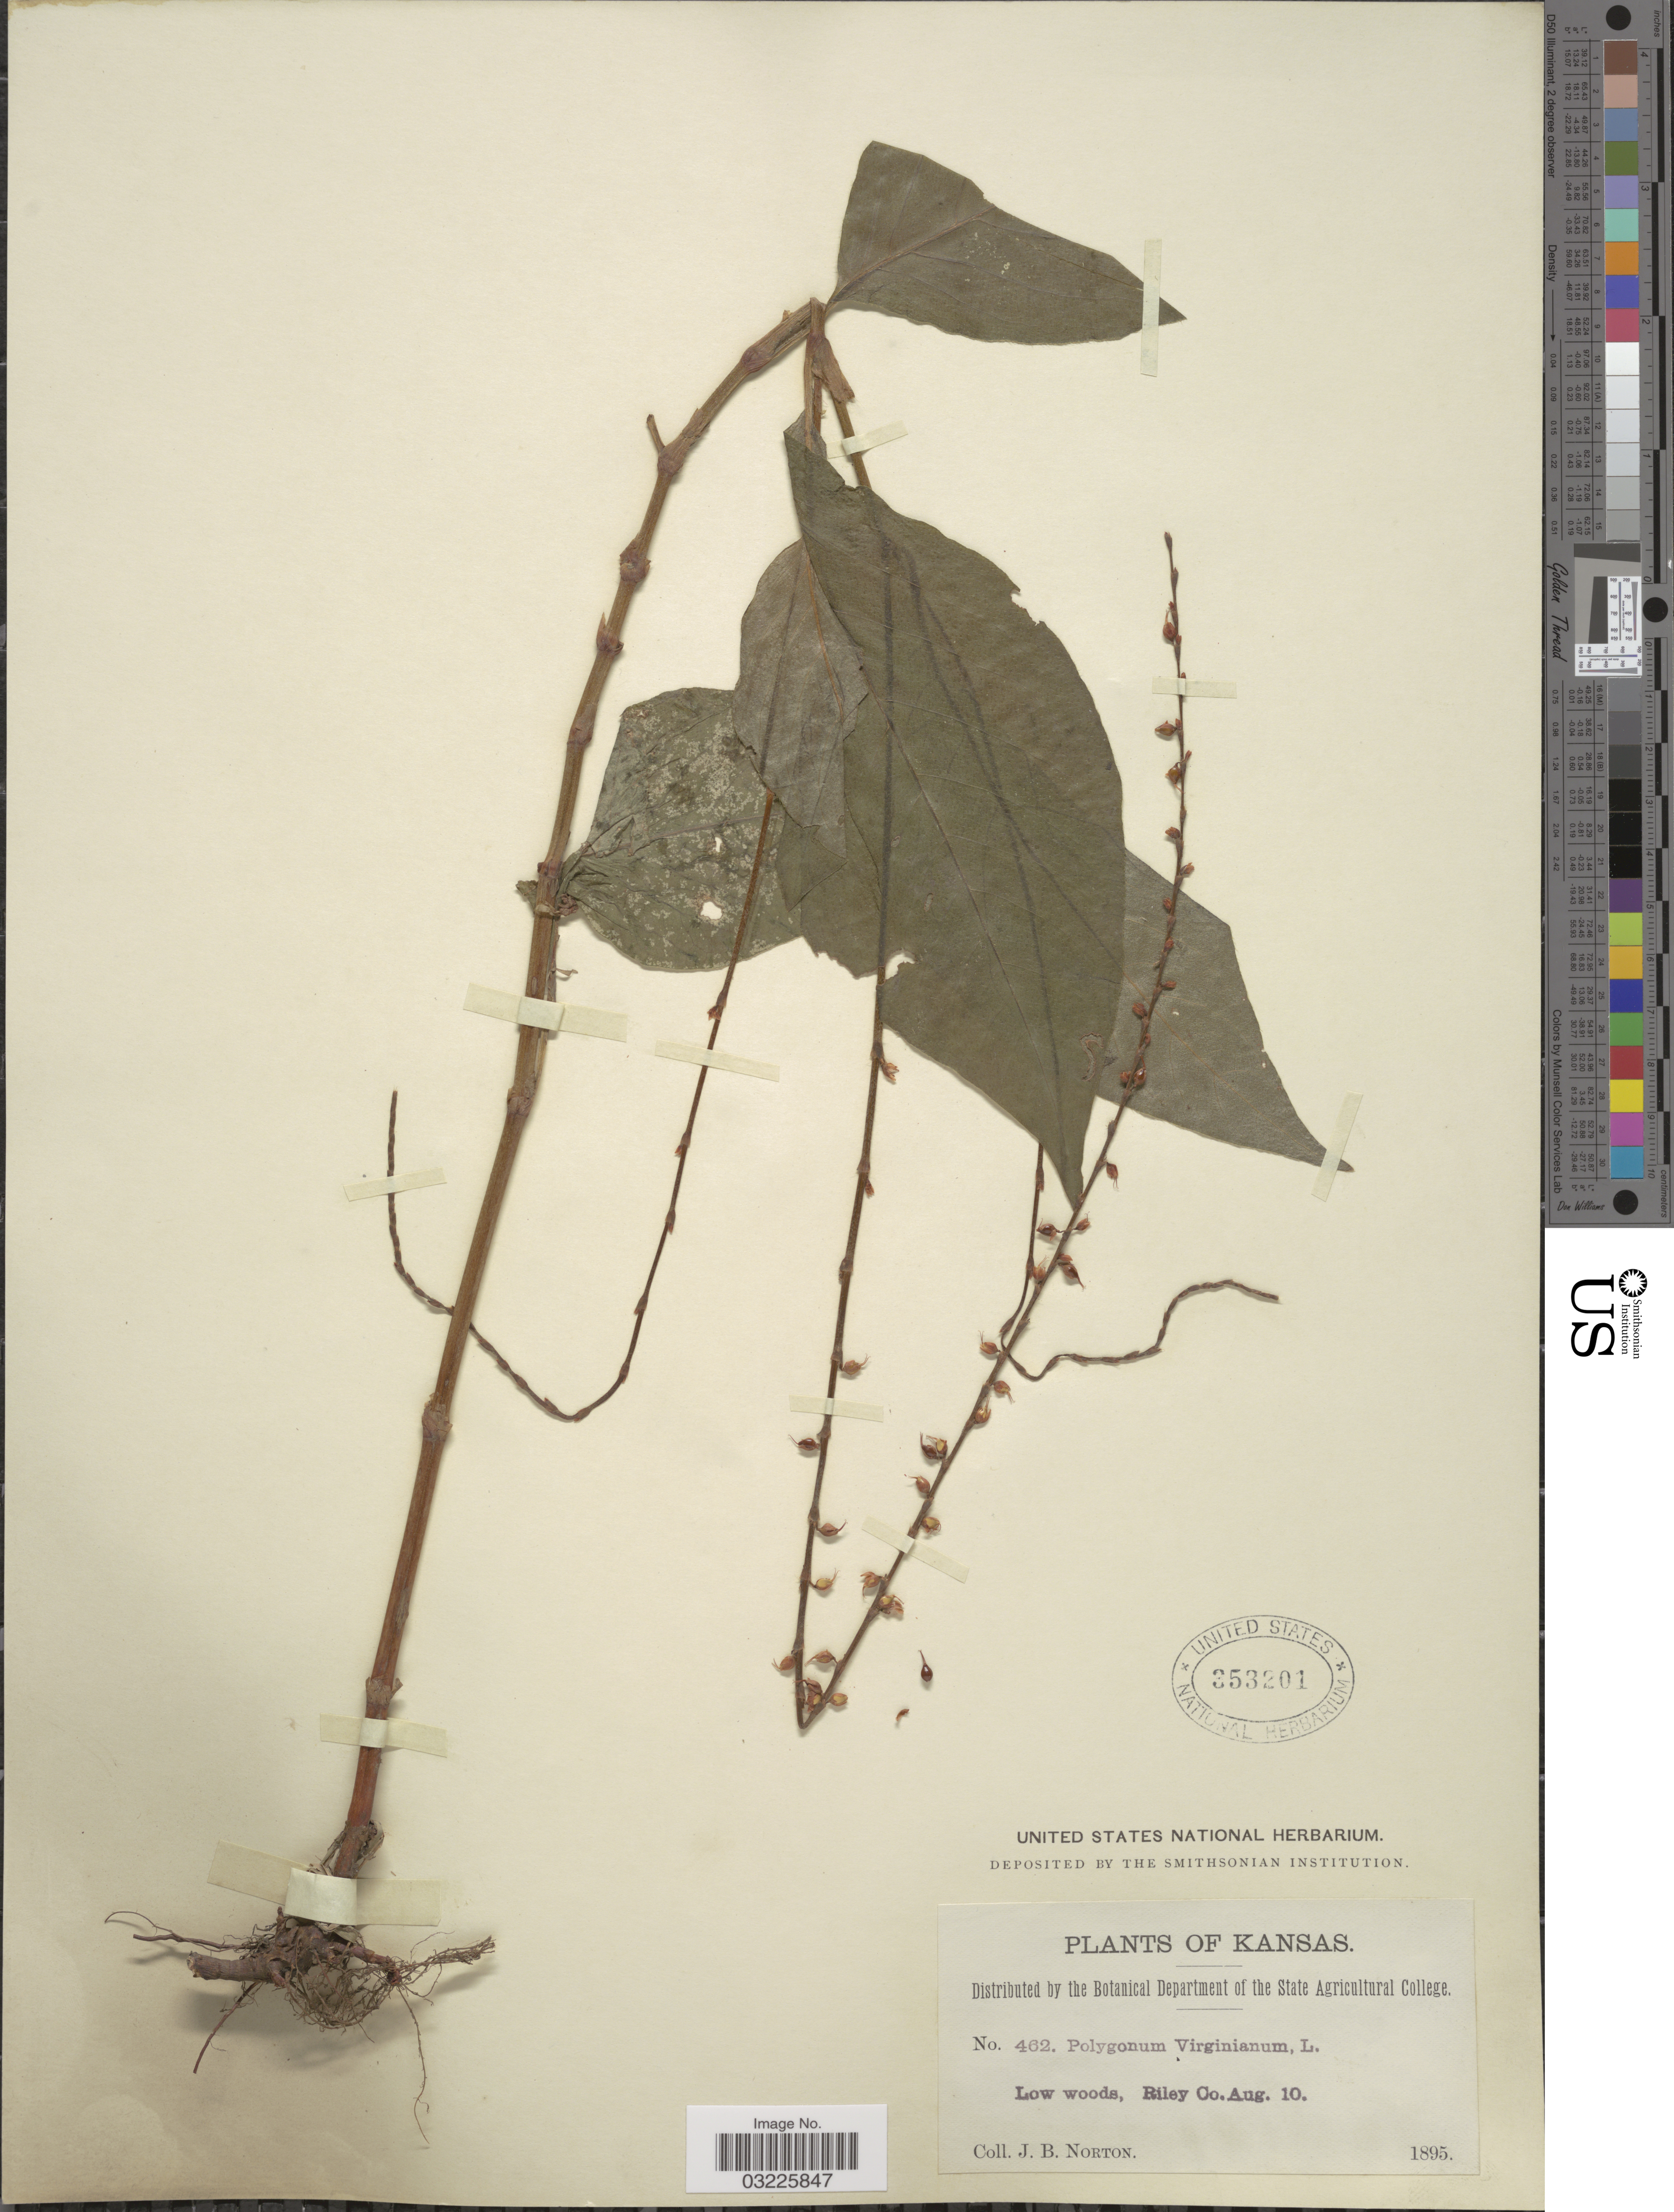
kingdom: Plantae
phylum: Tracheophyta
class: Magnoliopsida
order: Caryophyllales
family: Polygonaceae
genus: Persicaria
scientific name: Persicaria virginiana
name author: (L.) Gaertn.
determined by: Atha, D. E.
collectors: J. B. Norton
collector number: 462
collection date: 1895-08-10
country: United States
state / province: Kansas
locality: Riley Co.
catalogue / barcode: US 353201